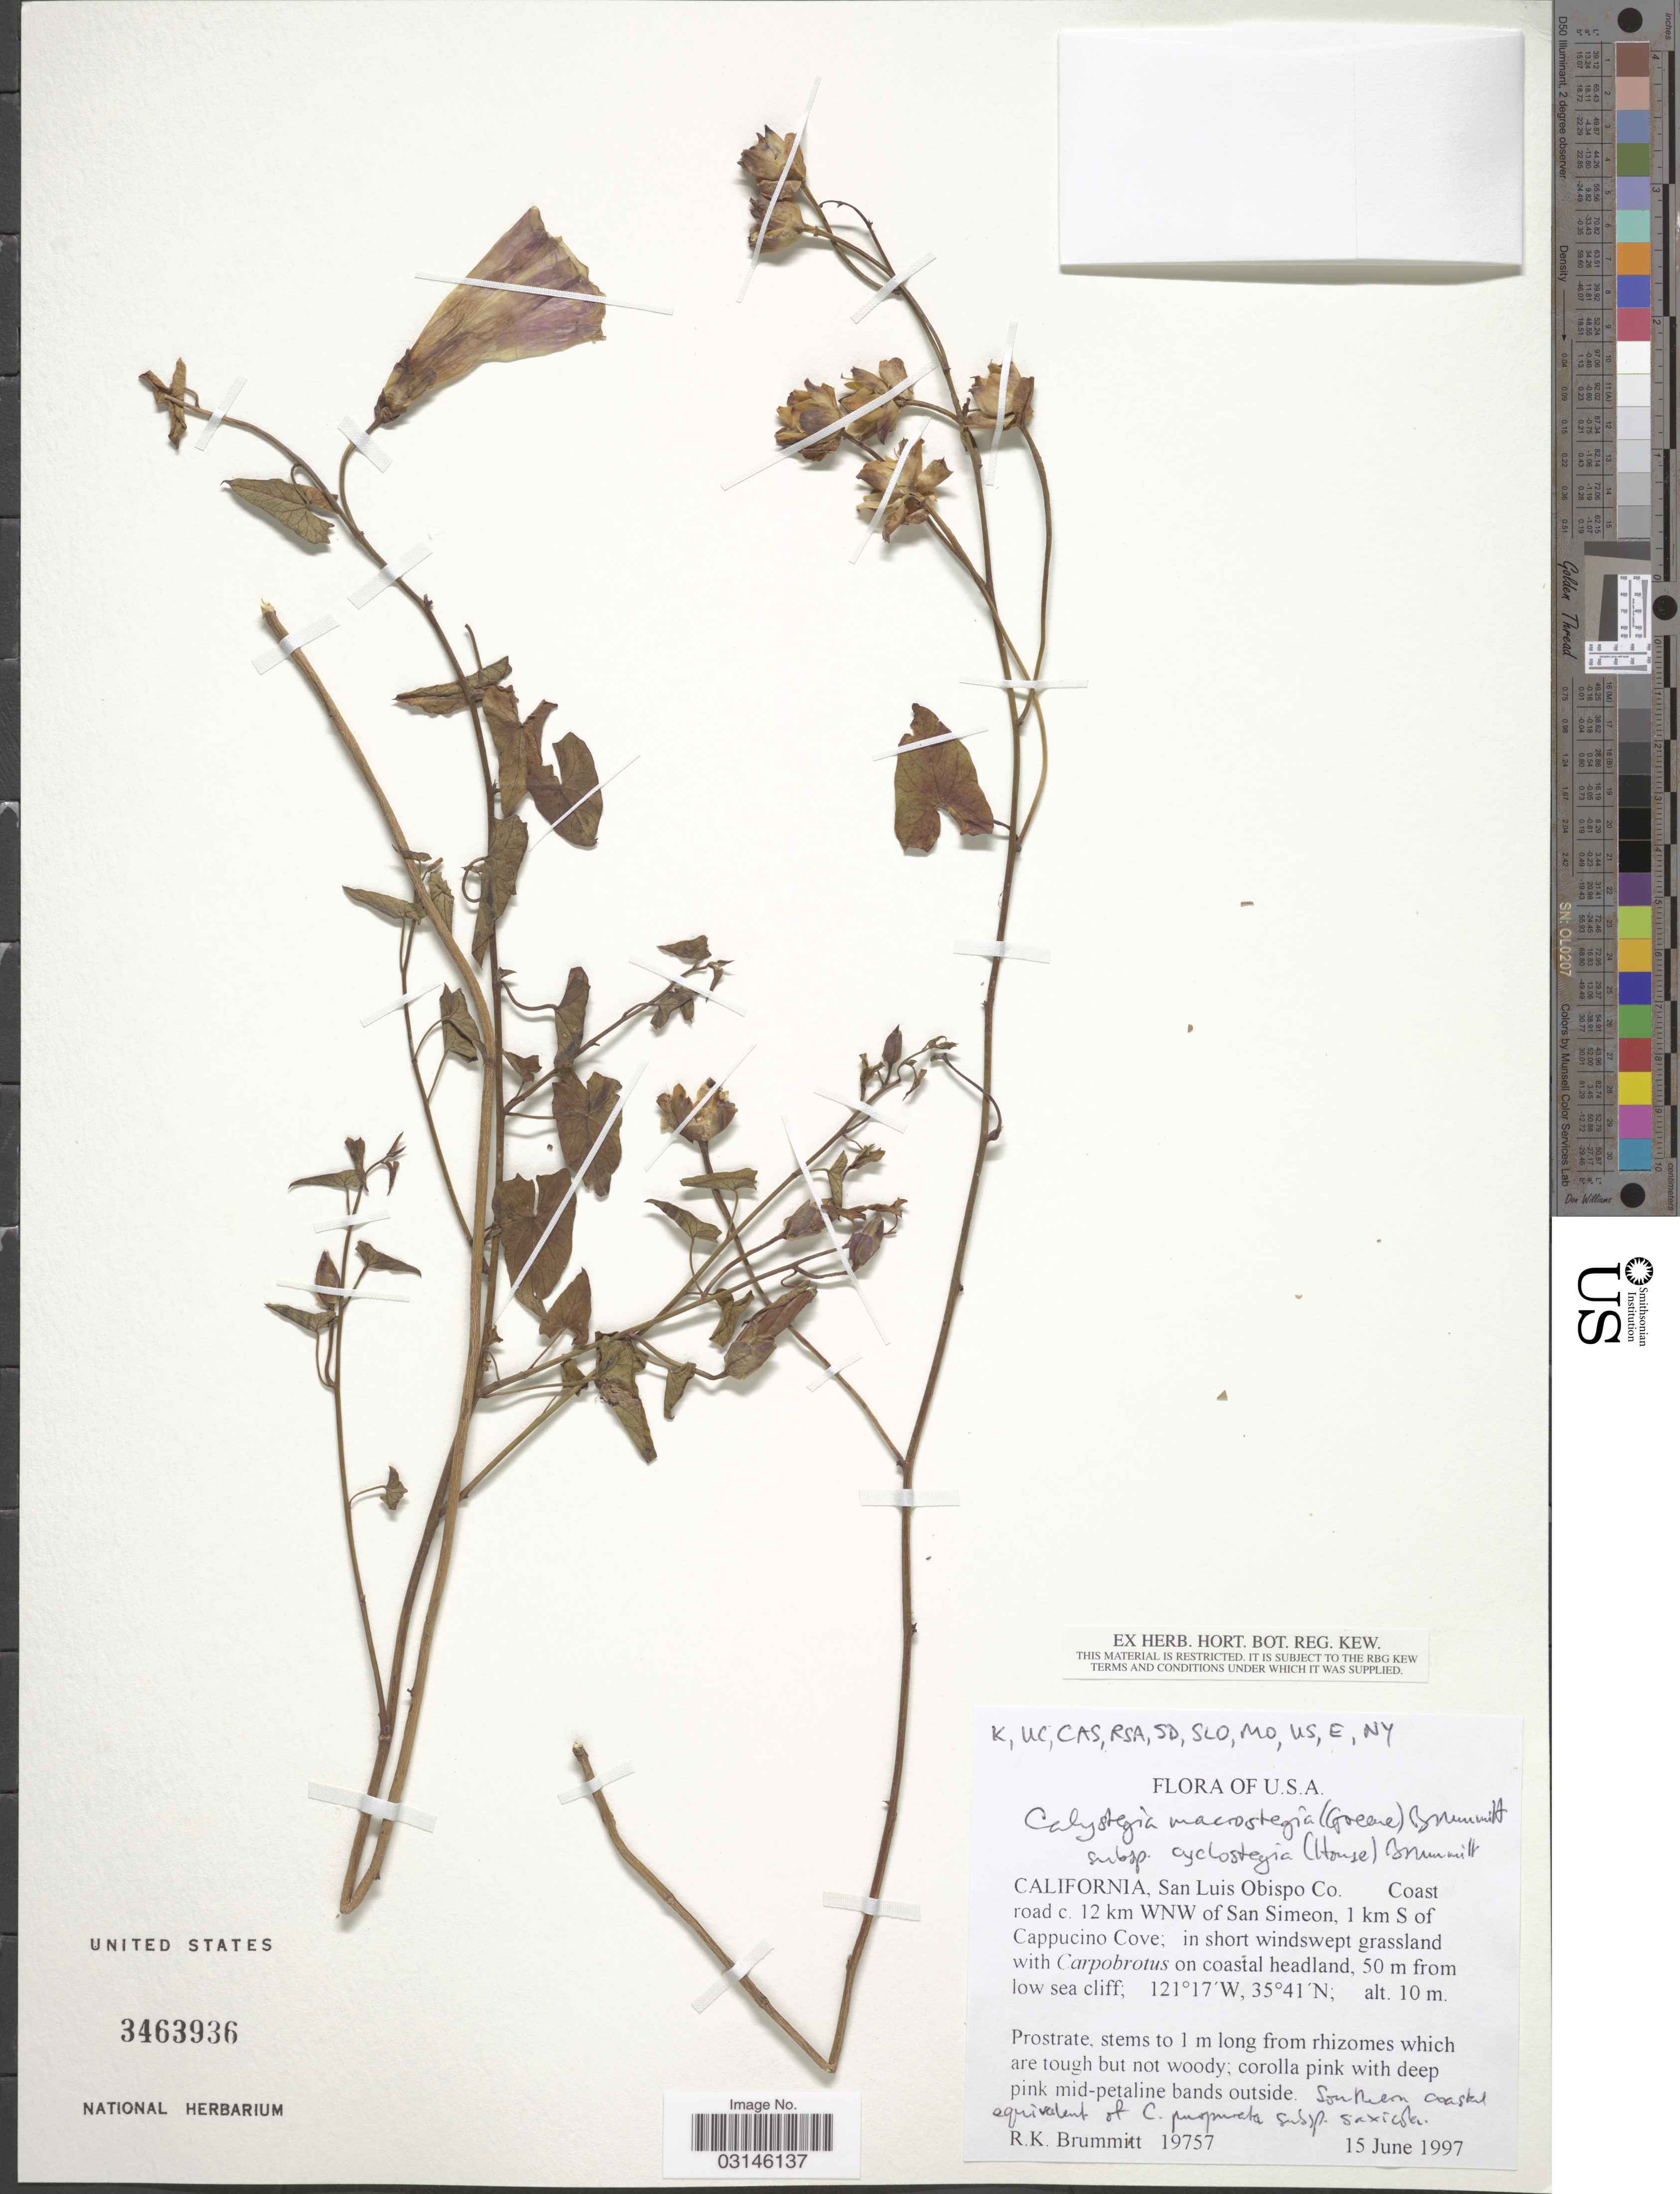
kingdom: Plantae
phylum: Tracheophyta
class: Magnoliopsida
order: Solanales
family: Convolvulaceae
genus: Calystegia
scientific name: Calystegia macrostegia subsp. cyclostegia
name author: Brummitt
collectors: R. K. Brummitt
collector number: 19757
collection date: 1997-06-15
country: United States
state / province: California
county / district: San Luis Obispo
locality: San Luis Obispo Co. Coast road c. 12 km WNW of San Simeon, 1 km S of Cappucino Cove.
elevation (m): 10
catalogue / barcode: US 3463936